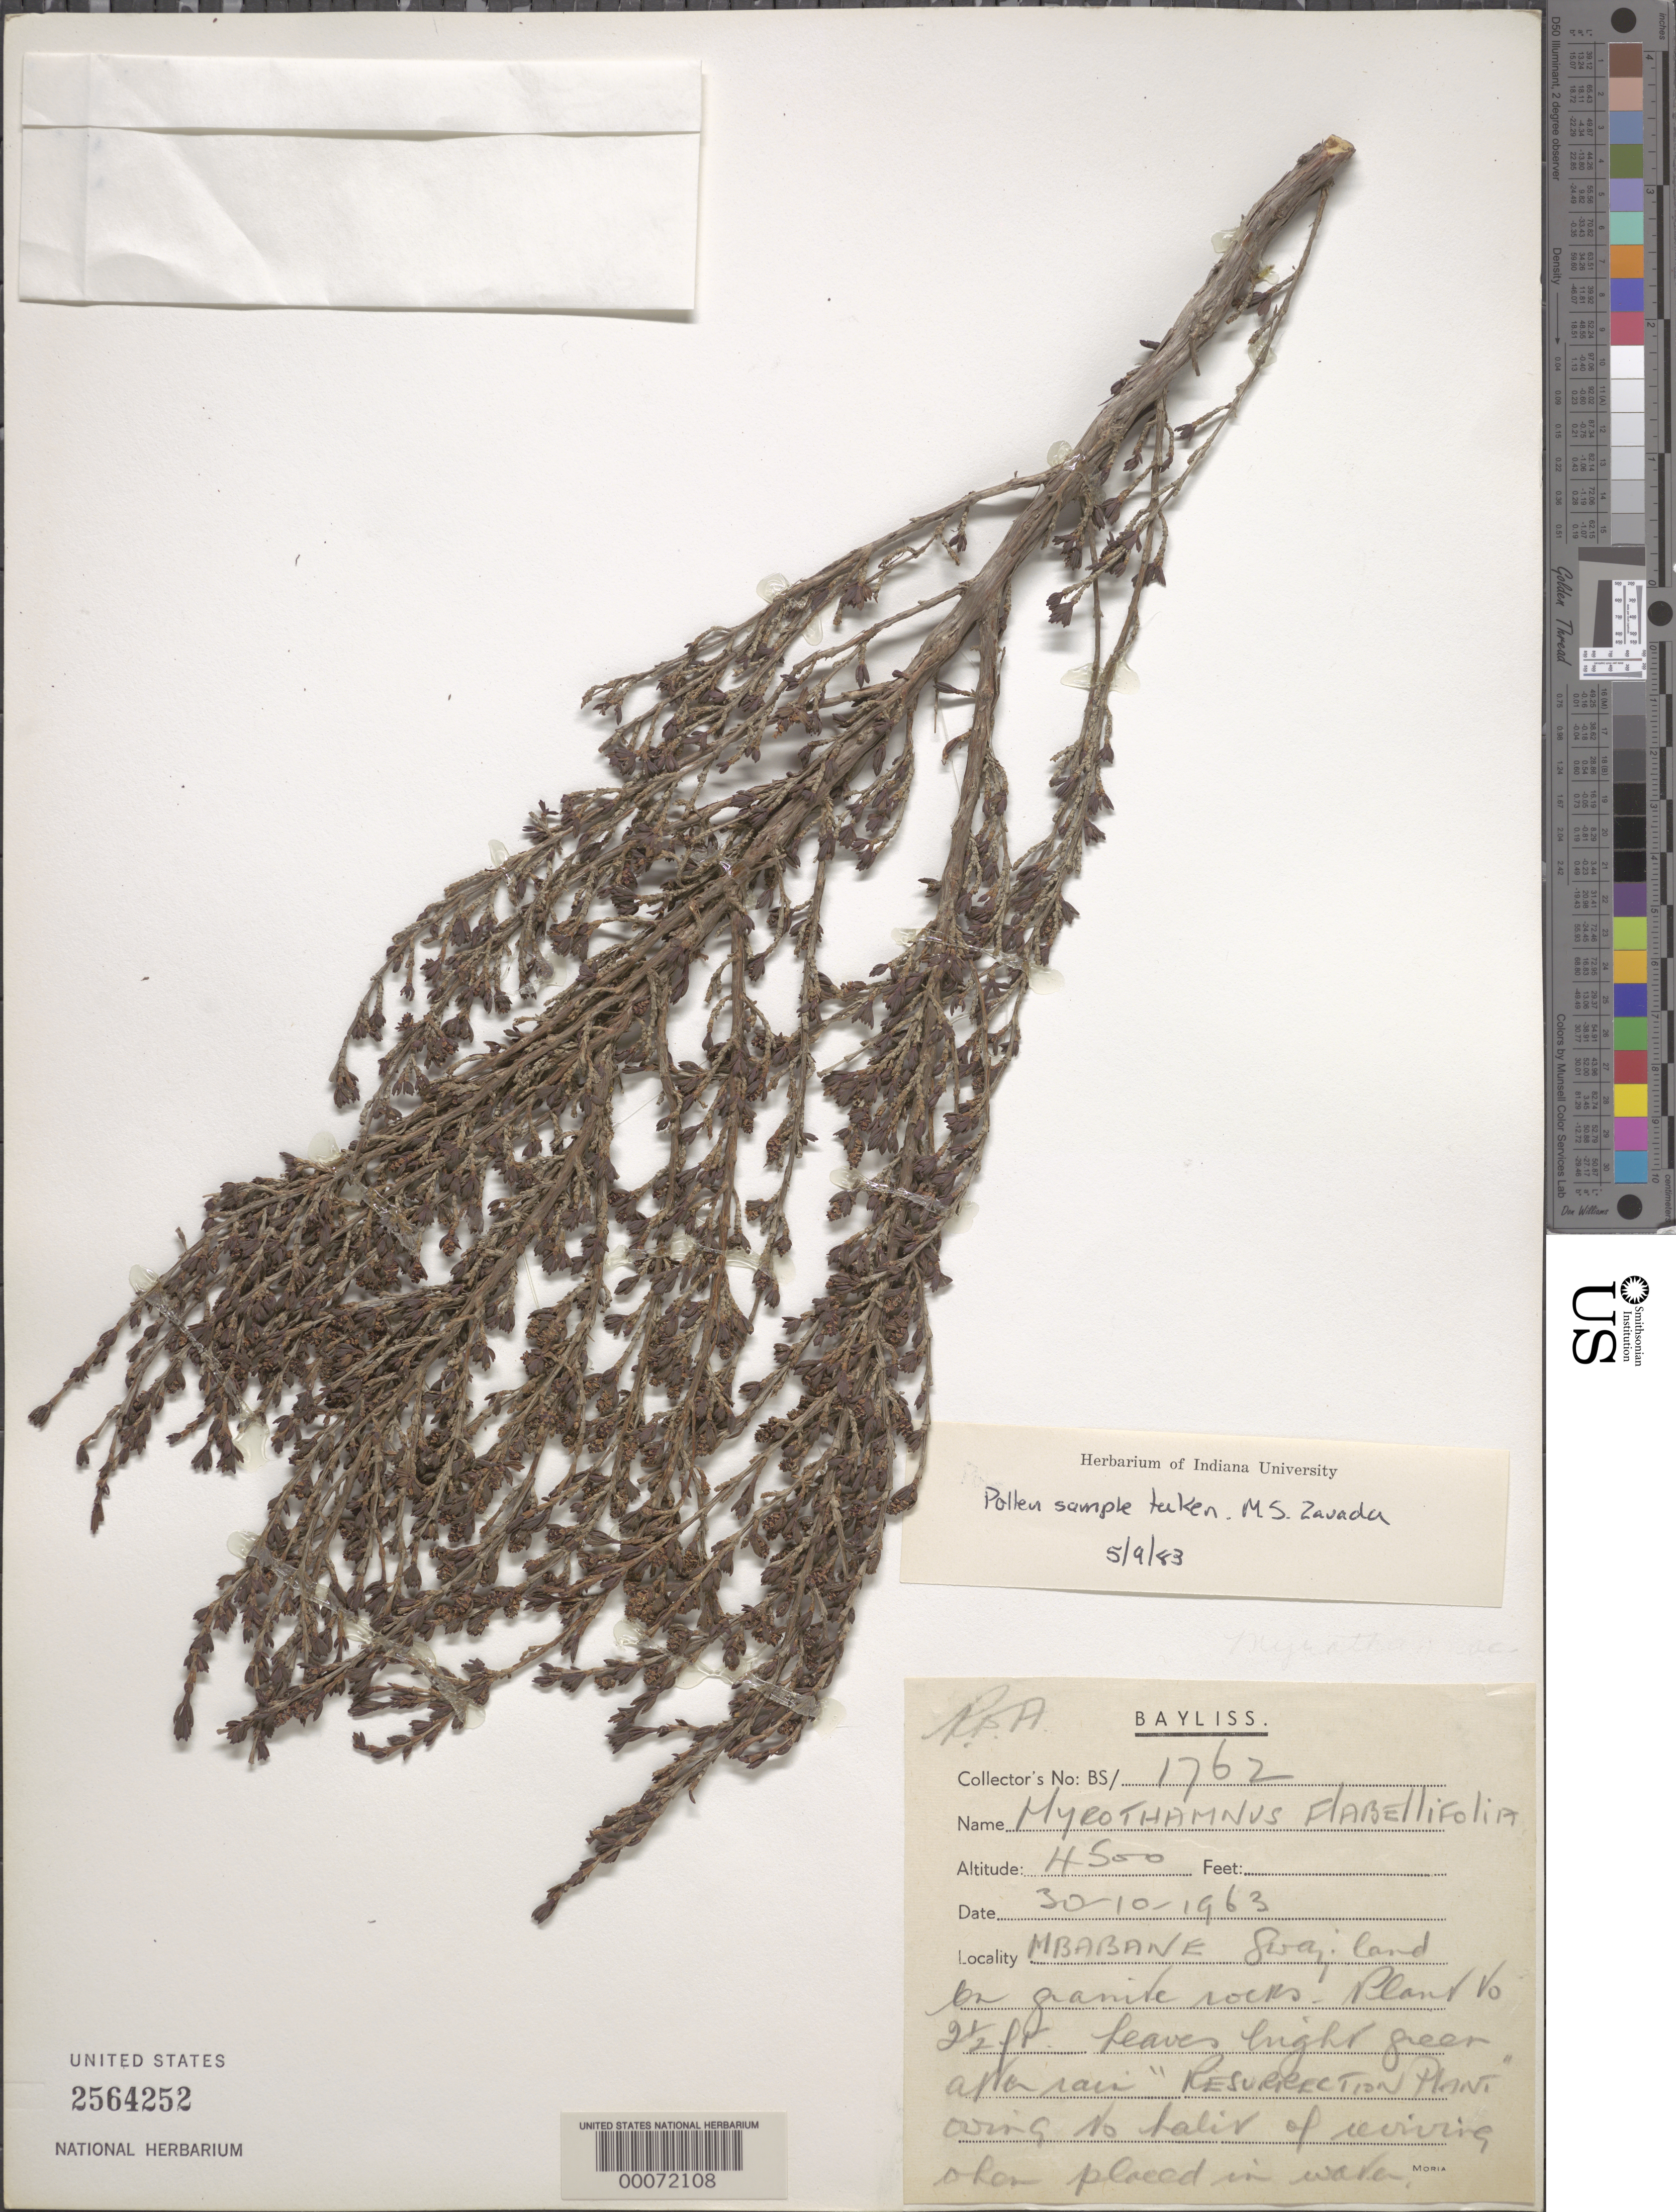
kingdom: Plantae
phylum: Tracheophyta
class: Magnoliopsida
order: Gunnerales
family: Myrothamnaceae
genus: Myrothamnus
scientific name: Myrothamnus flabellifolius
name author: Welw.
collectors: R. D. Bayliss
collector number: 1762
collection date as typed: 30 Oct 1963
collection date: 1963-10-30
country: Eswatini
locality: Mbabane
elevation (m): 1372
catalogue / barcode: US 2564252